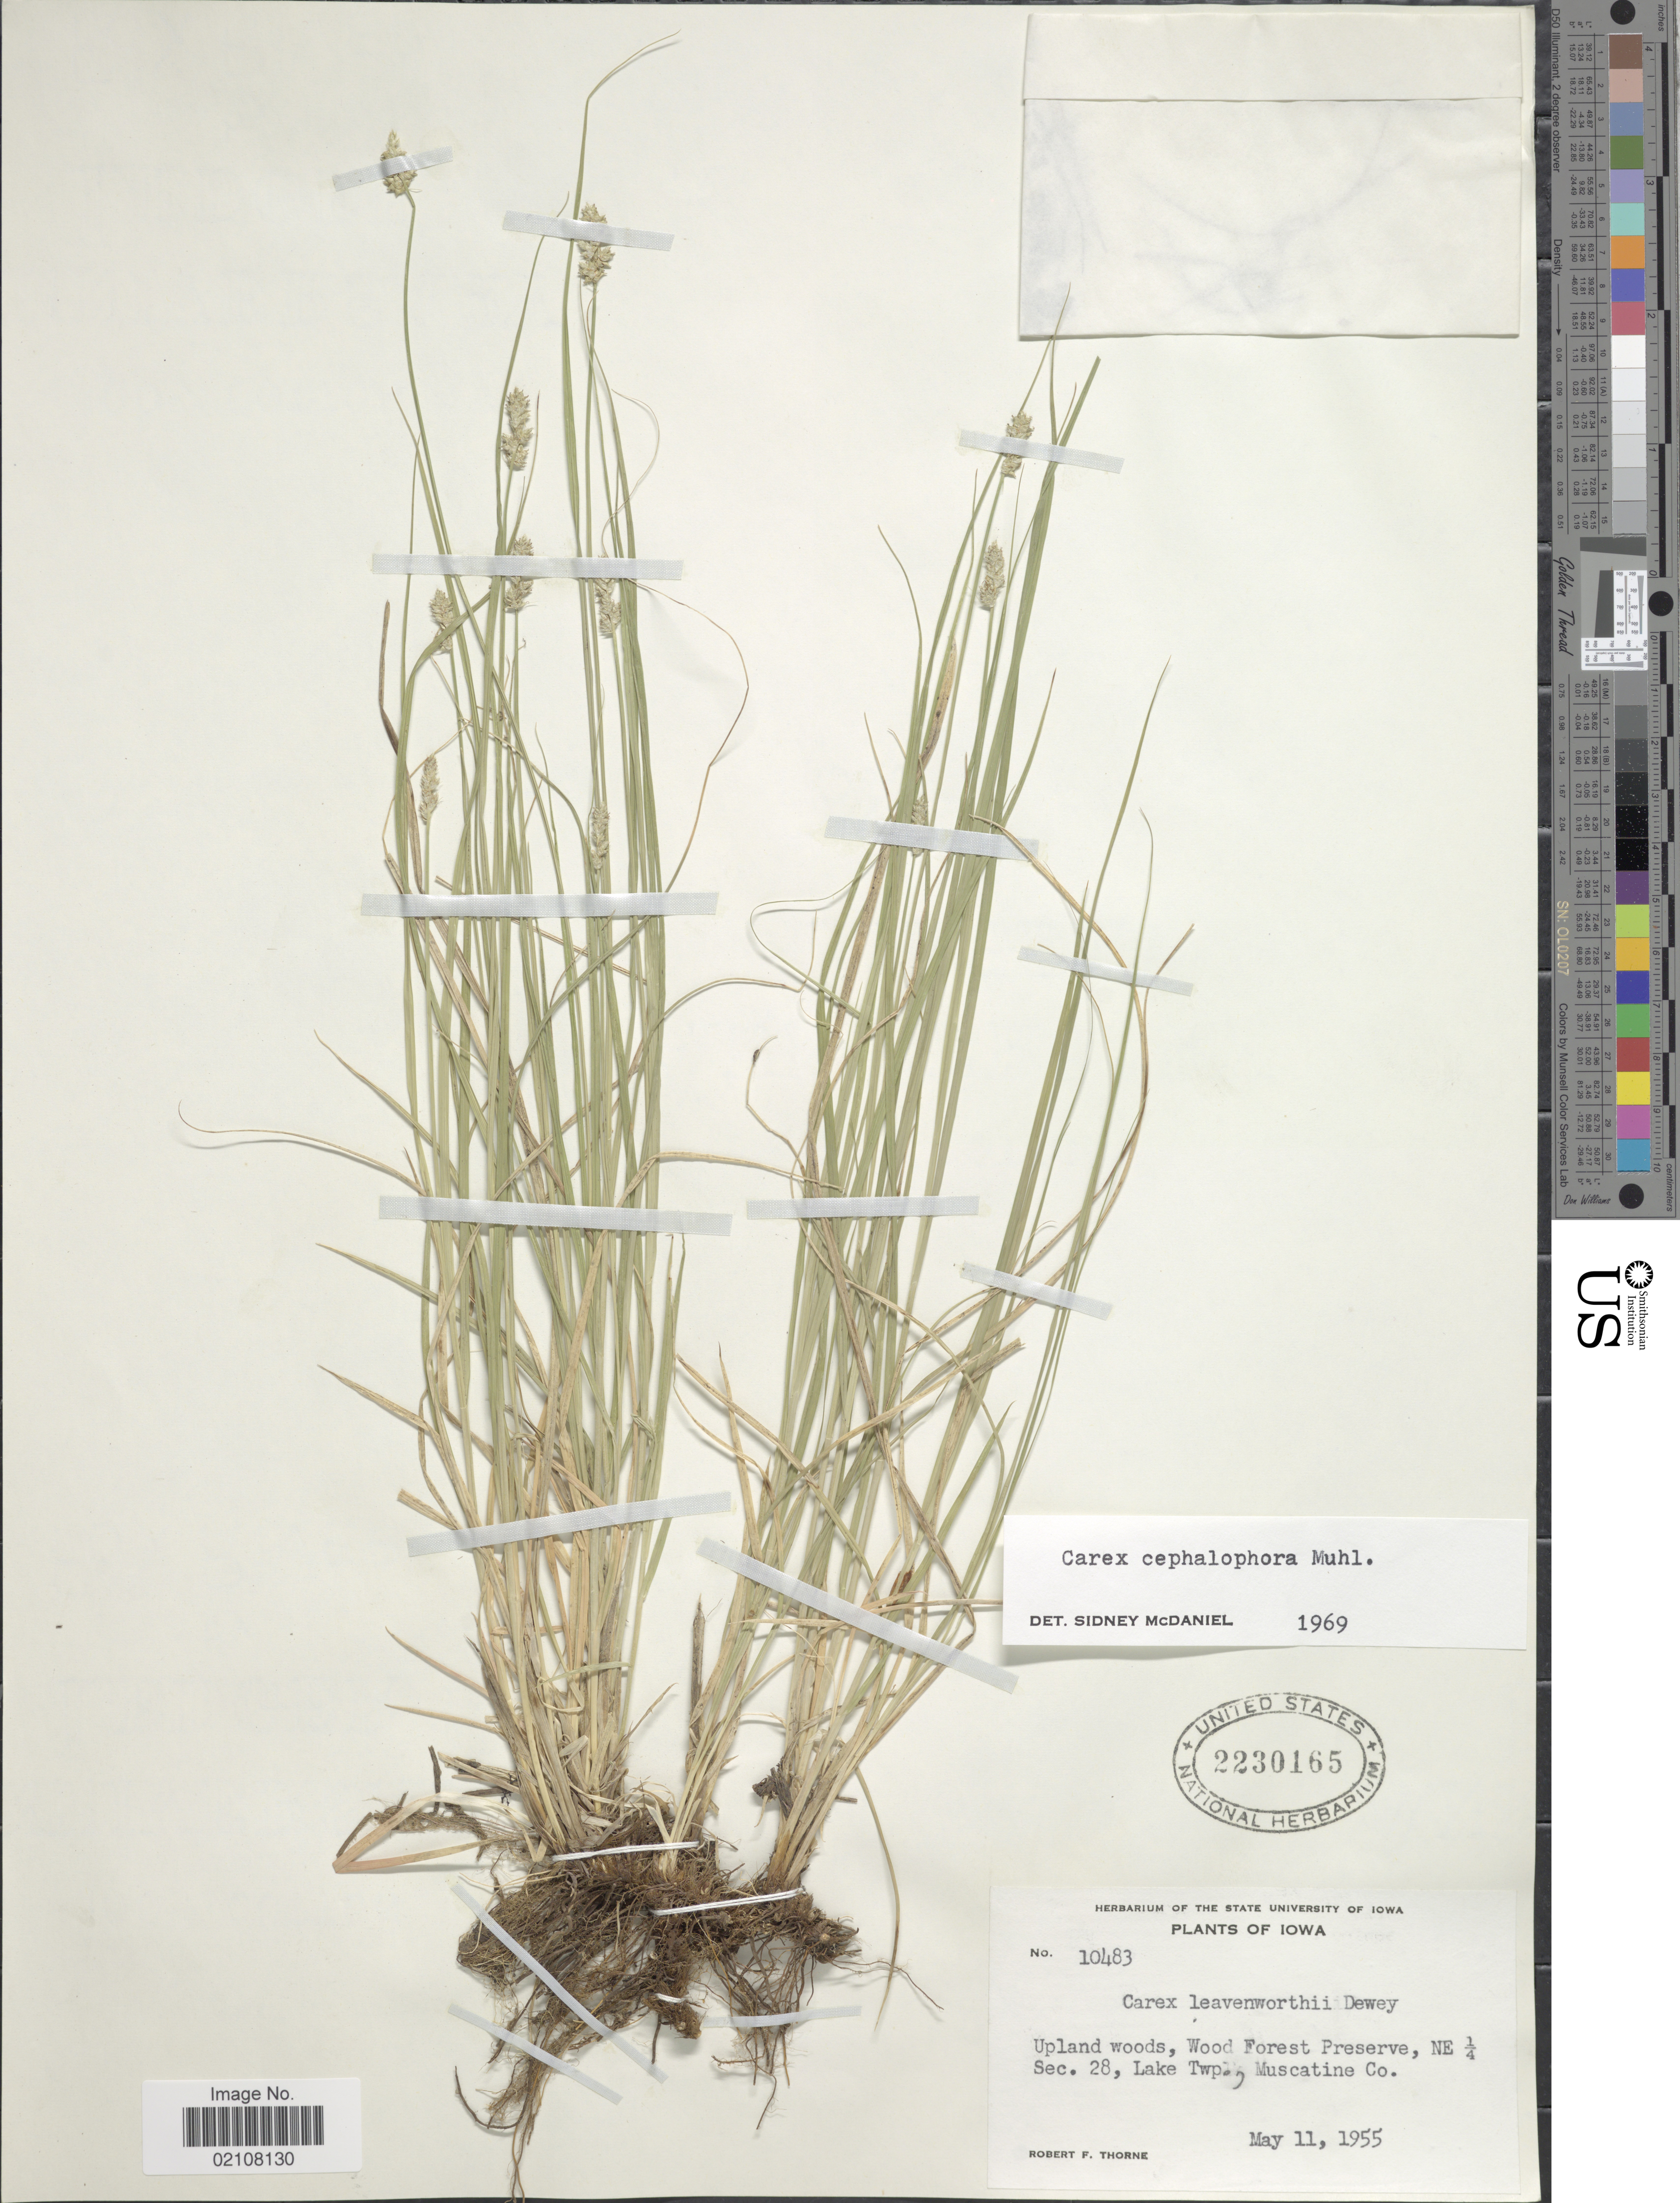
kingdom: Plantae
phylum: Tracheophyta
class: Liliopsida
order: Poales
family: Cyperaceae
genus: Carex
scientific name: Carex cephalophora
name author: Muhl. ex Willd.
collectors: R. F. Thorne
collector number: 10483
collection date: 1955-05-11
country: United States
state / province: Iowa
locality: Upland woods, Wood Forest Preserve, NE 1/4 Sec. 28, Lake Twp., Muscatine Co.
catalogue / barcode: US 2230165